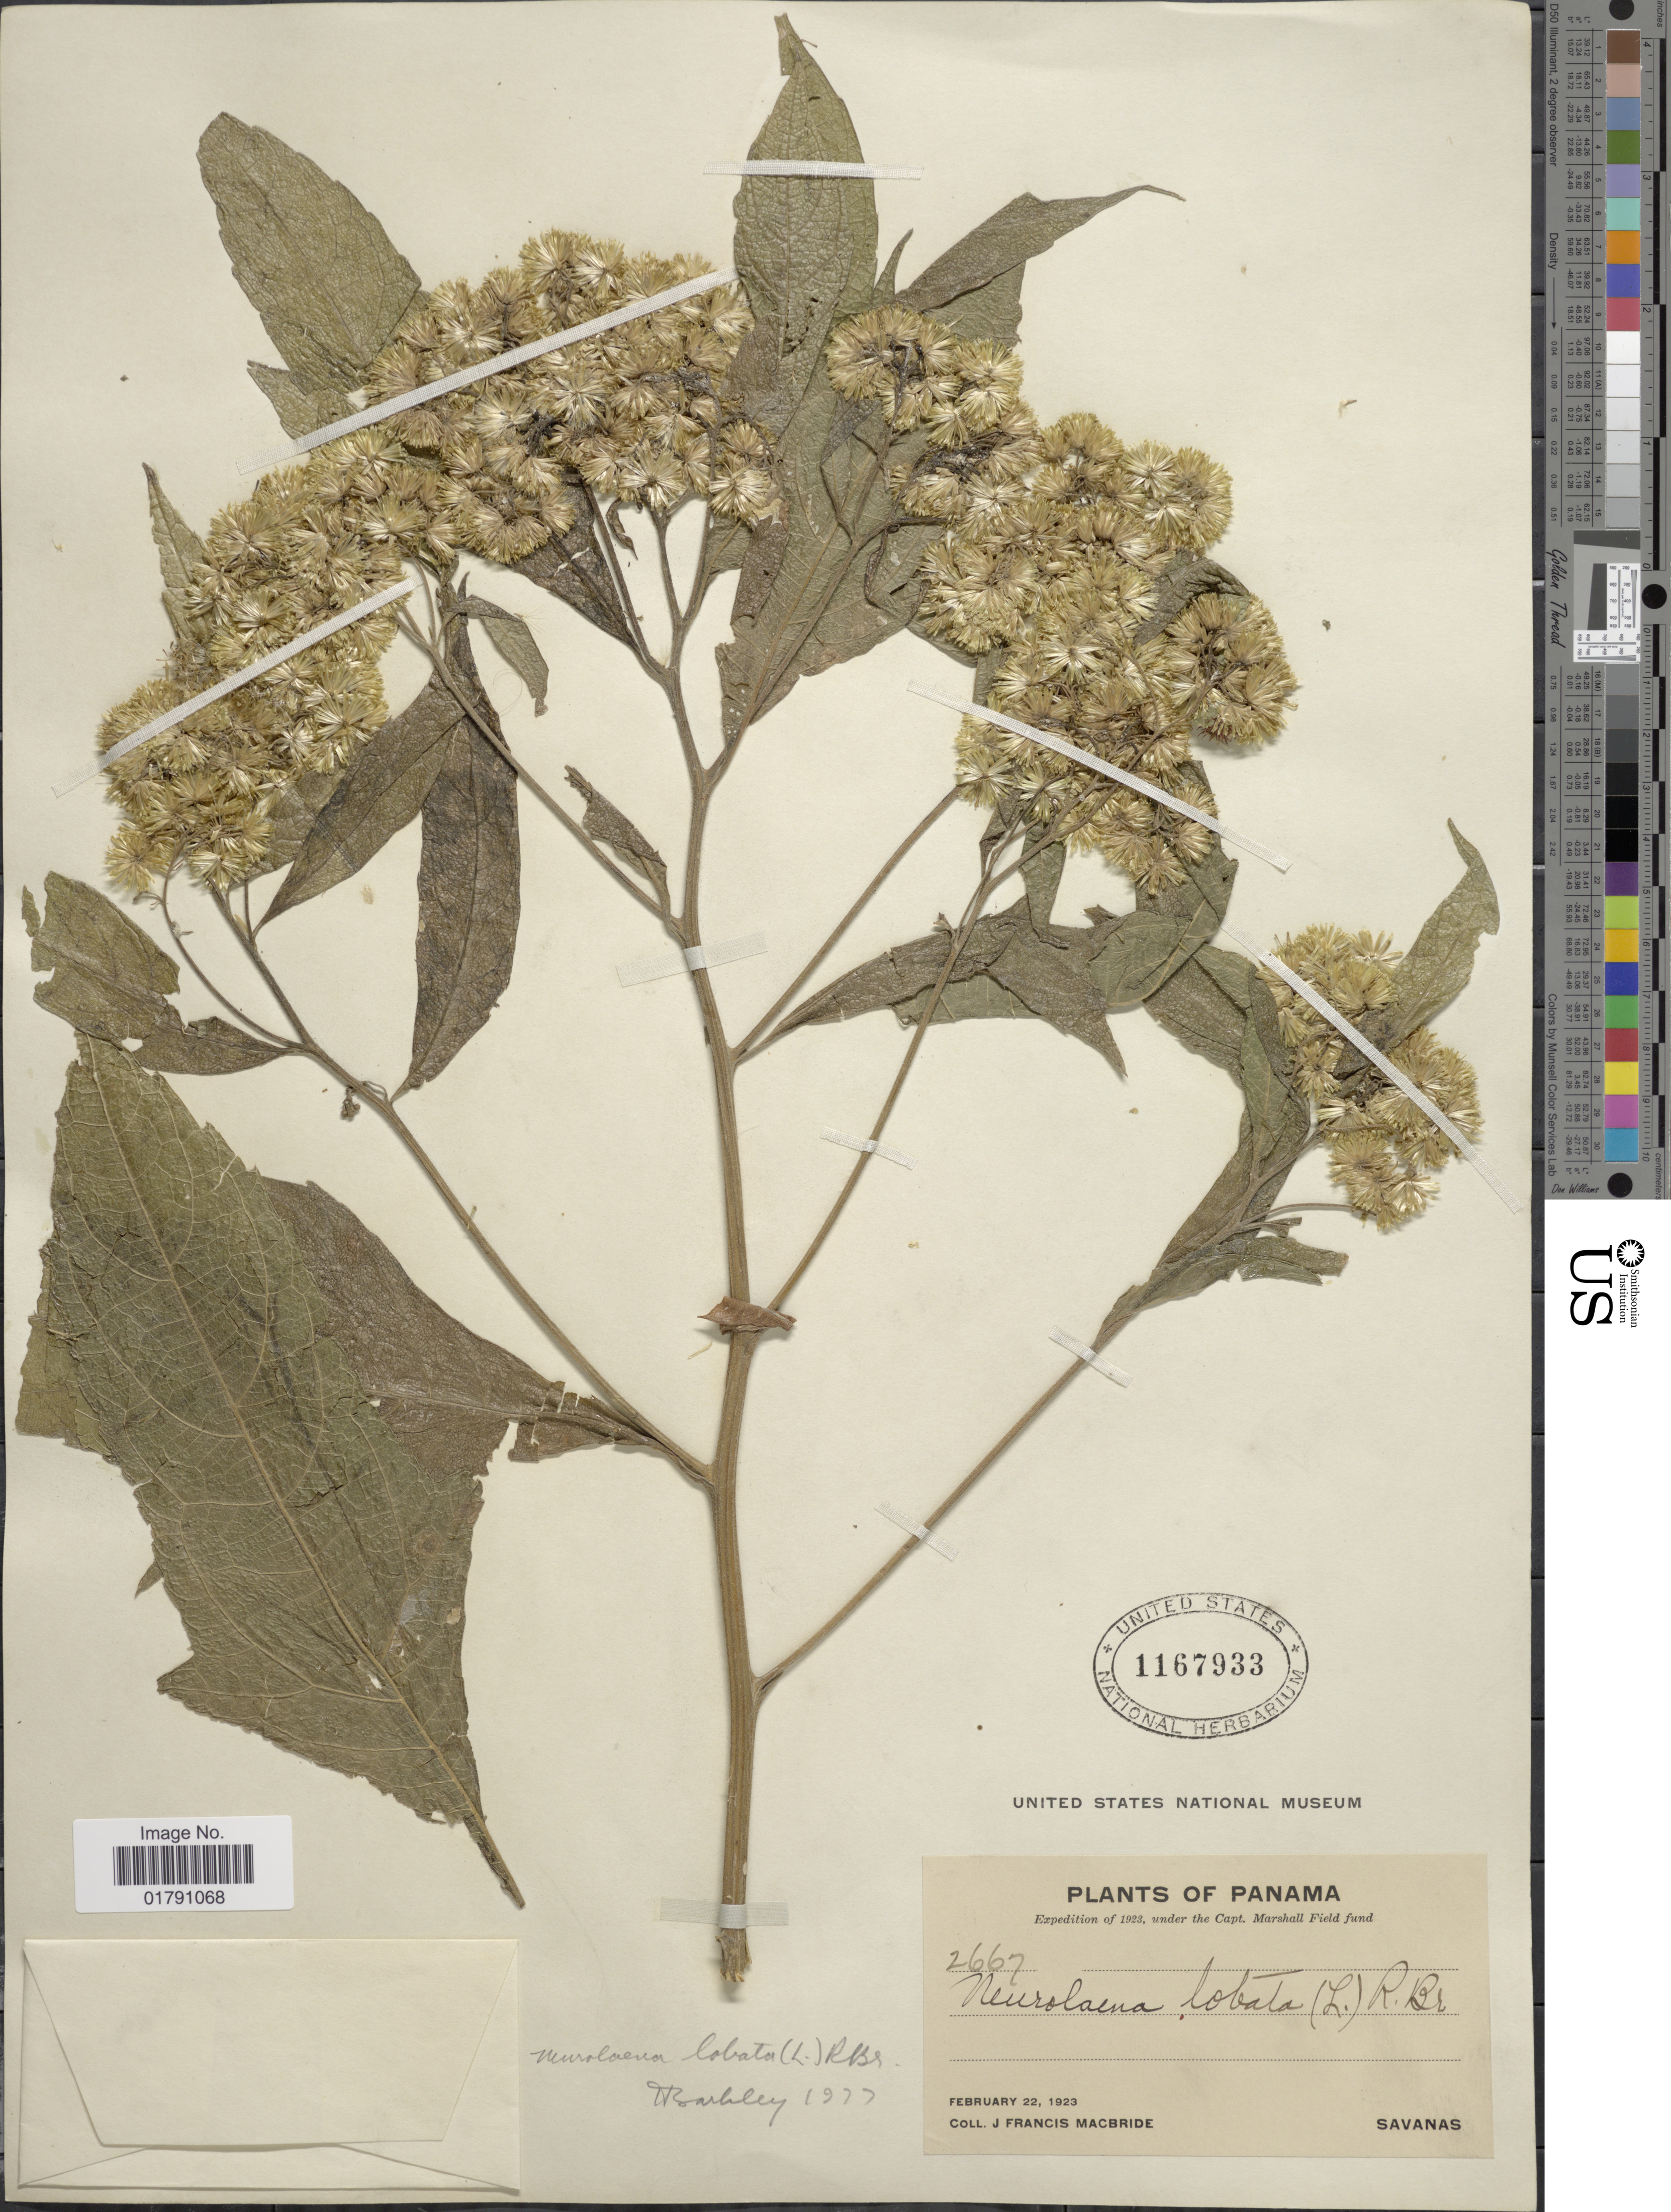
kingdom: Plantae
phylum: Tracheophyta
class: Magnoliopsida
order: Asterales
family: Asteraceae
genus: Neurolaena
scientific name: Neurolaena lobata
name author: (L.) R. Br. ex Cass.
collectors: J. F. Macbride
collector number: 2667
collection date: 1923-02-22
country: Panama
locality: Savanas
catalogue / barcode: US 1167933